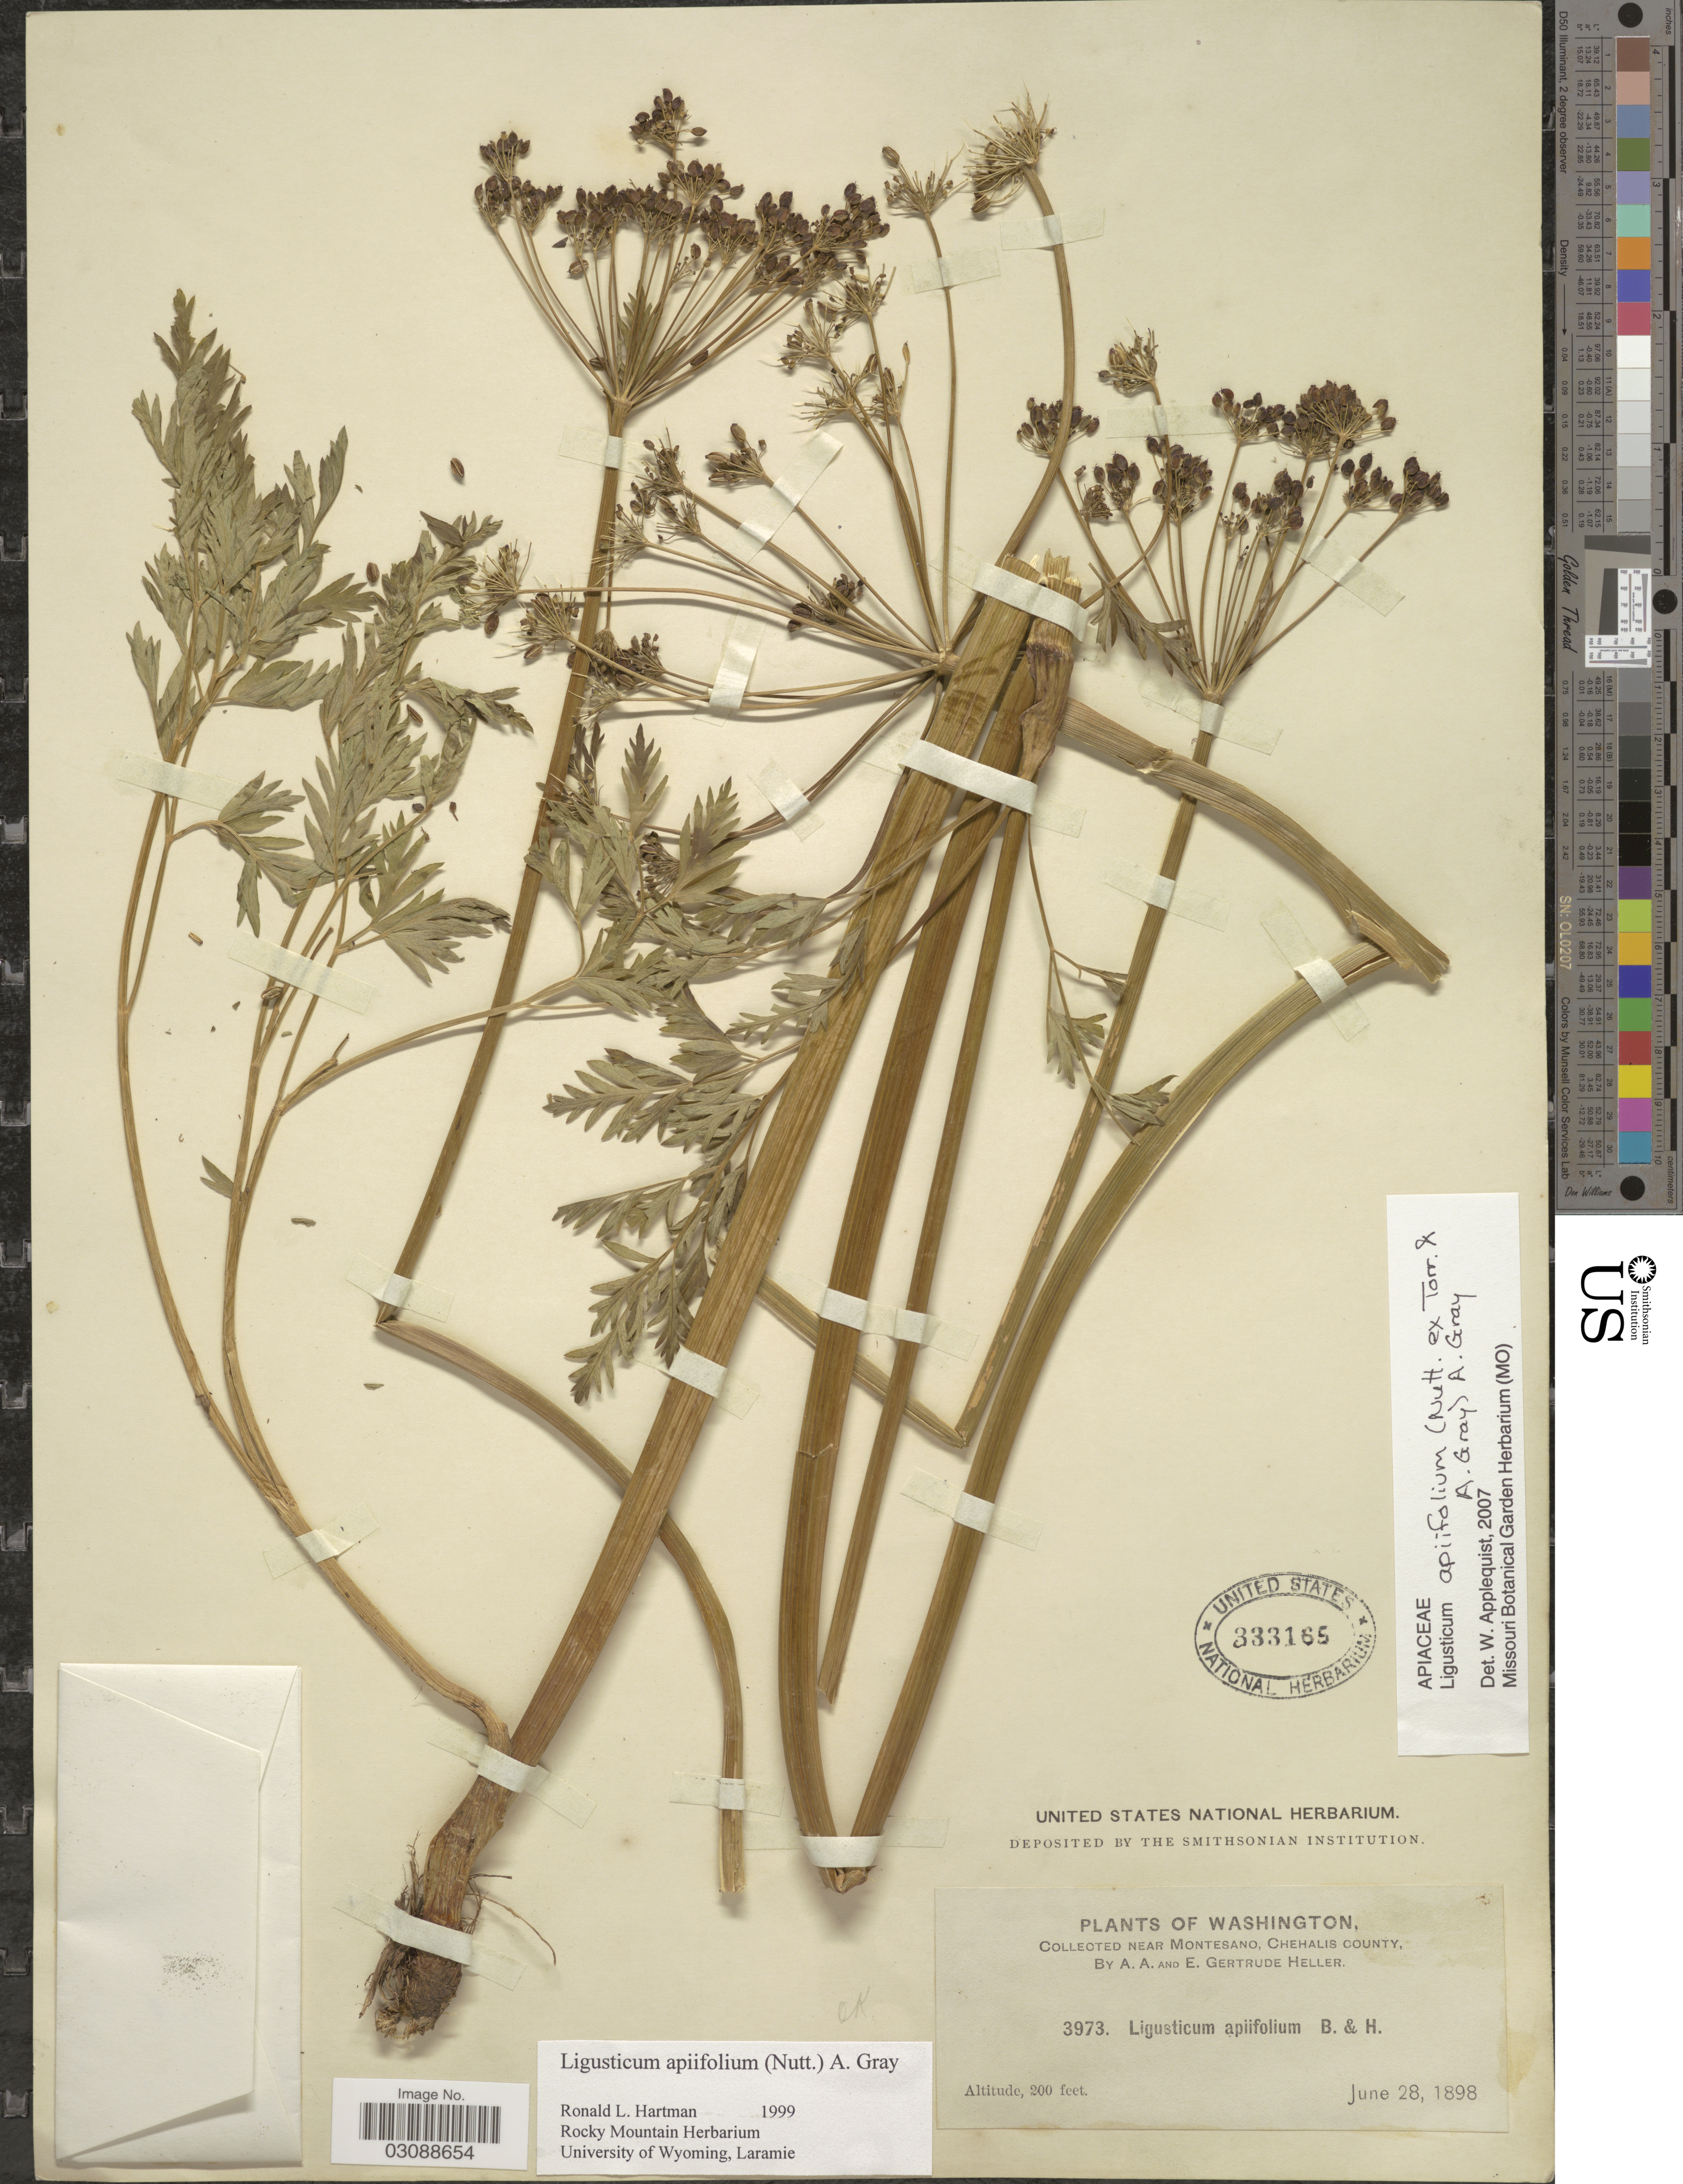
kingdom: Plantae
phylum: Tracheophyta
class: Magnoliopsida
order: Apiales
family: Apiaceae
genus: Ligusticum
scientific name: Ligusticum apiifolium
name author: (Nutt. ex Torr. & A. Gray) A. Gray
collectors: A. A. Heller & E. G. Heller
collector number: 3973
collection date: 1898-06-28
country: United States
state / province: Washington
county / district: Grays Harbor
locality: Collected near Montesano, Chehalis County.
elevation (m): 61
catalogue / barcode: US 333165